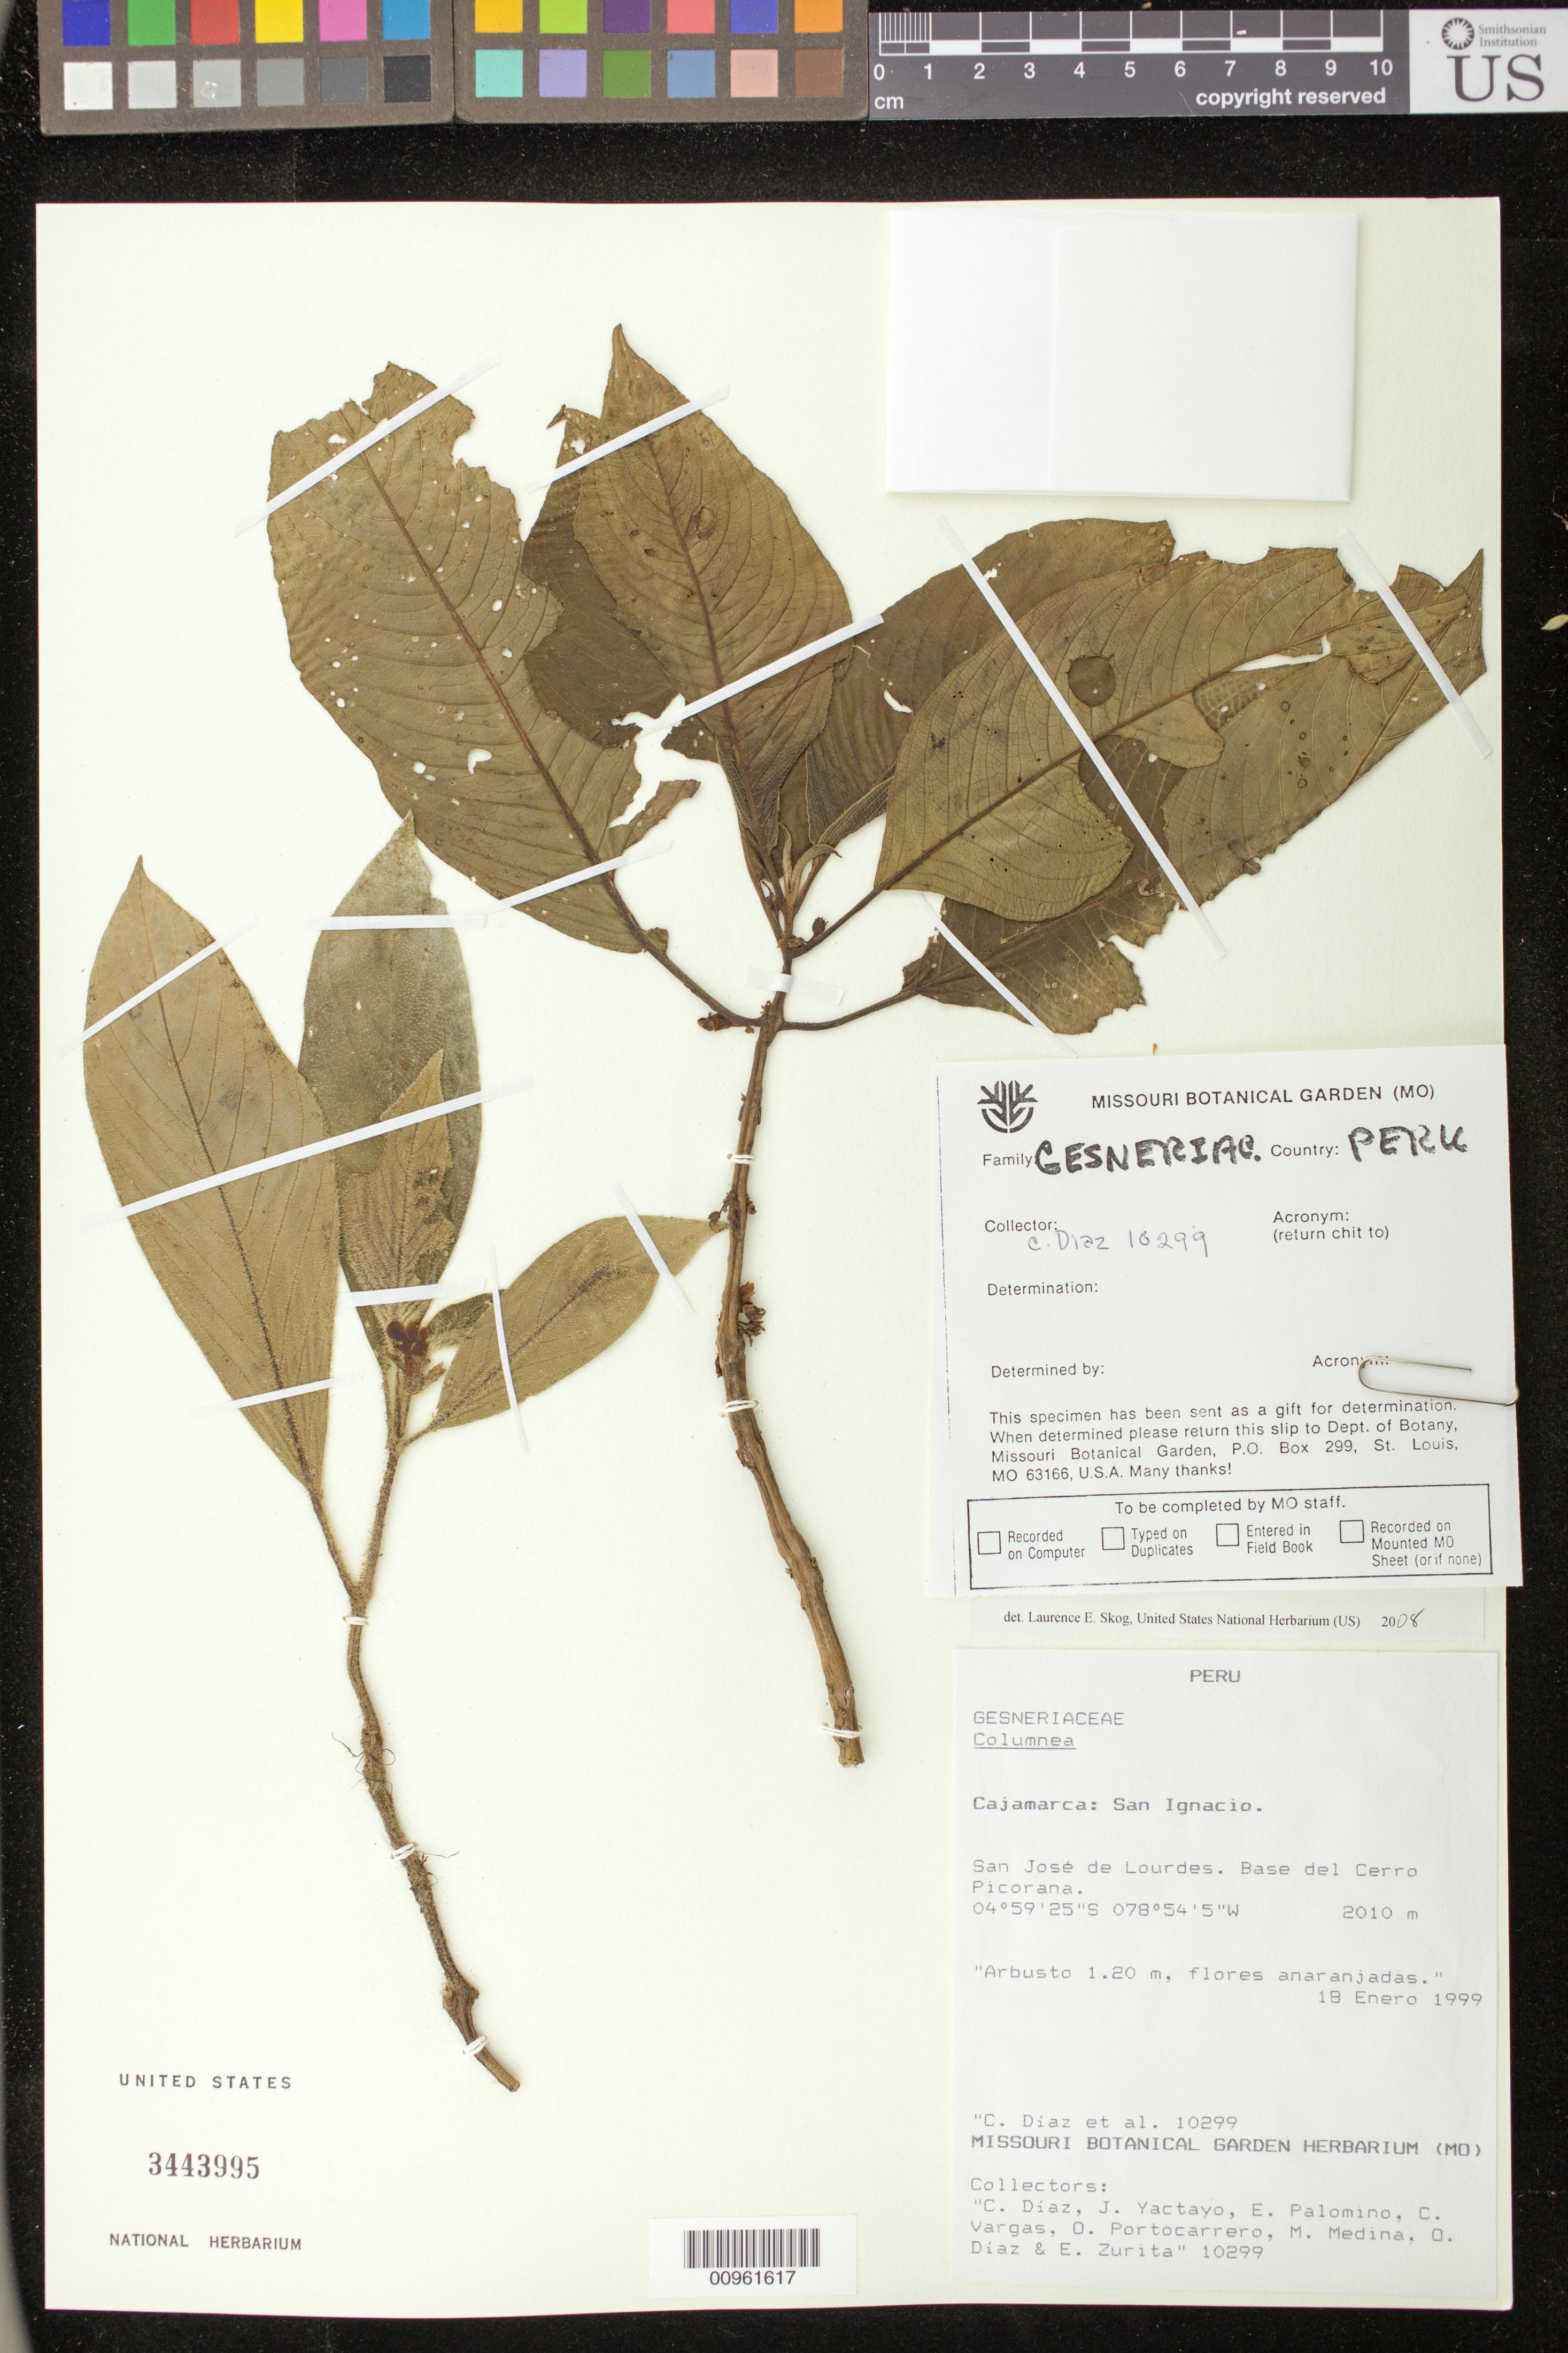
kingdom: Plantae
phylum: Tracheophyta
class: Magnoliopsida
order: Lamiales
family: Gesneriaceae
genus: Besleria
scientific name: Besleria sp.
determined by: Skog, Laurence E.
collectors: C. Díaz S. & et al.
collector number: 10299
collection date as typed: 18 Jan 1999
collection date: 1999-01-18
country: Peru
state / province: Cajamarca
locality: Cajamarca: San Ignacio. San José de Lourdes, base del Cerro Picorana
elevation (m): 2010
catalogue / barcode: US 3443995